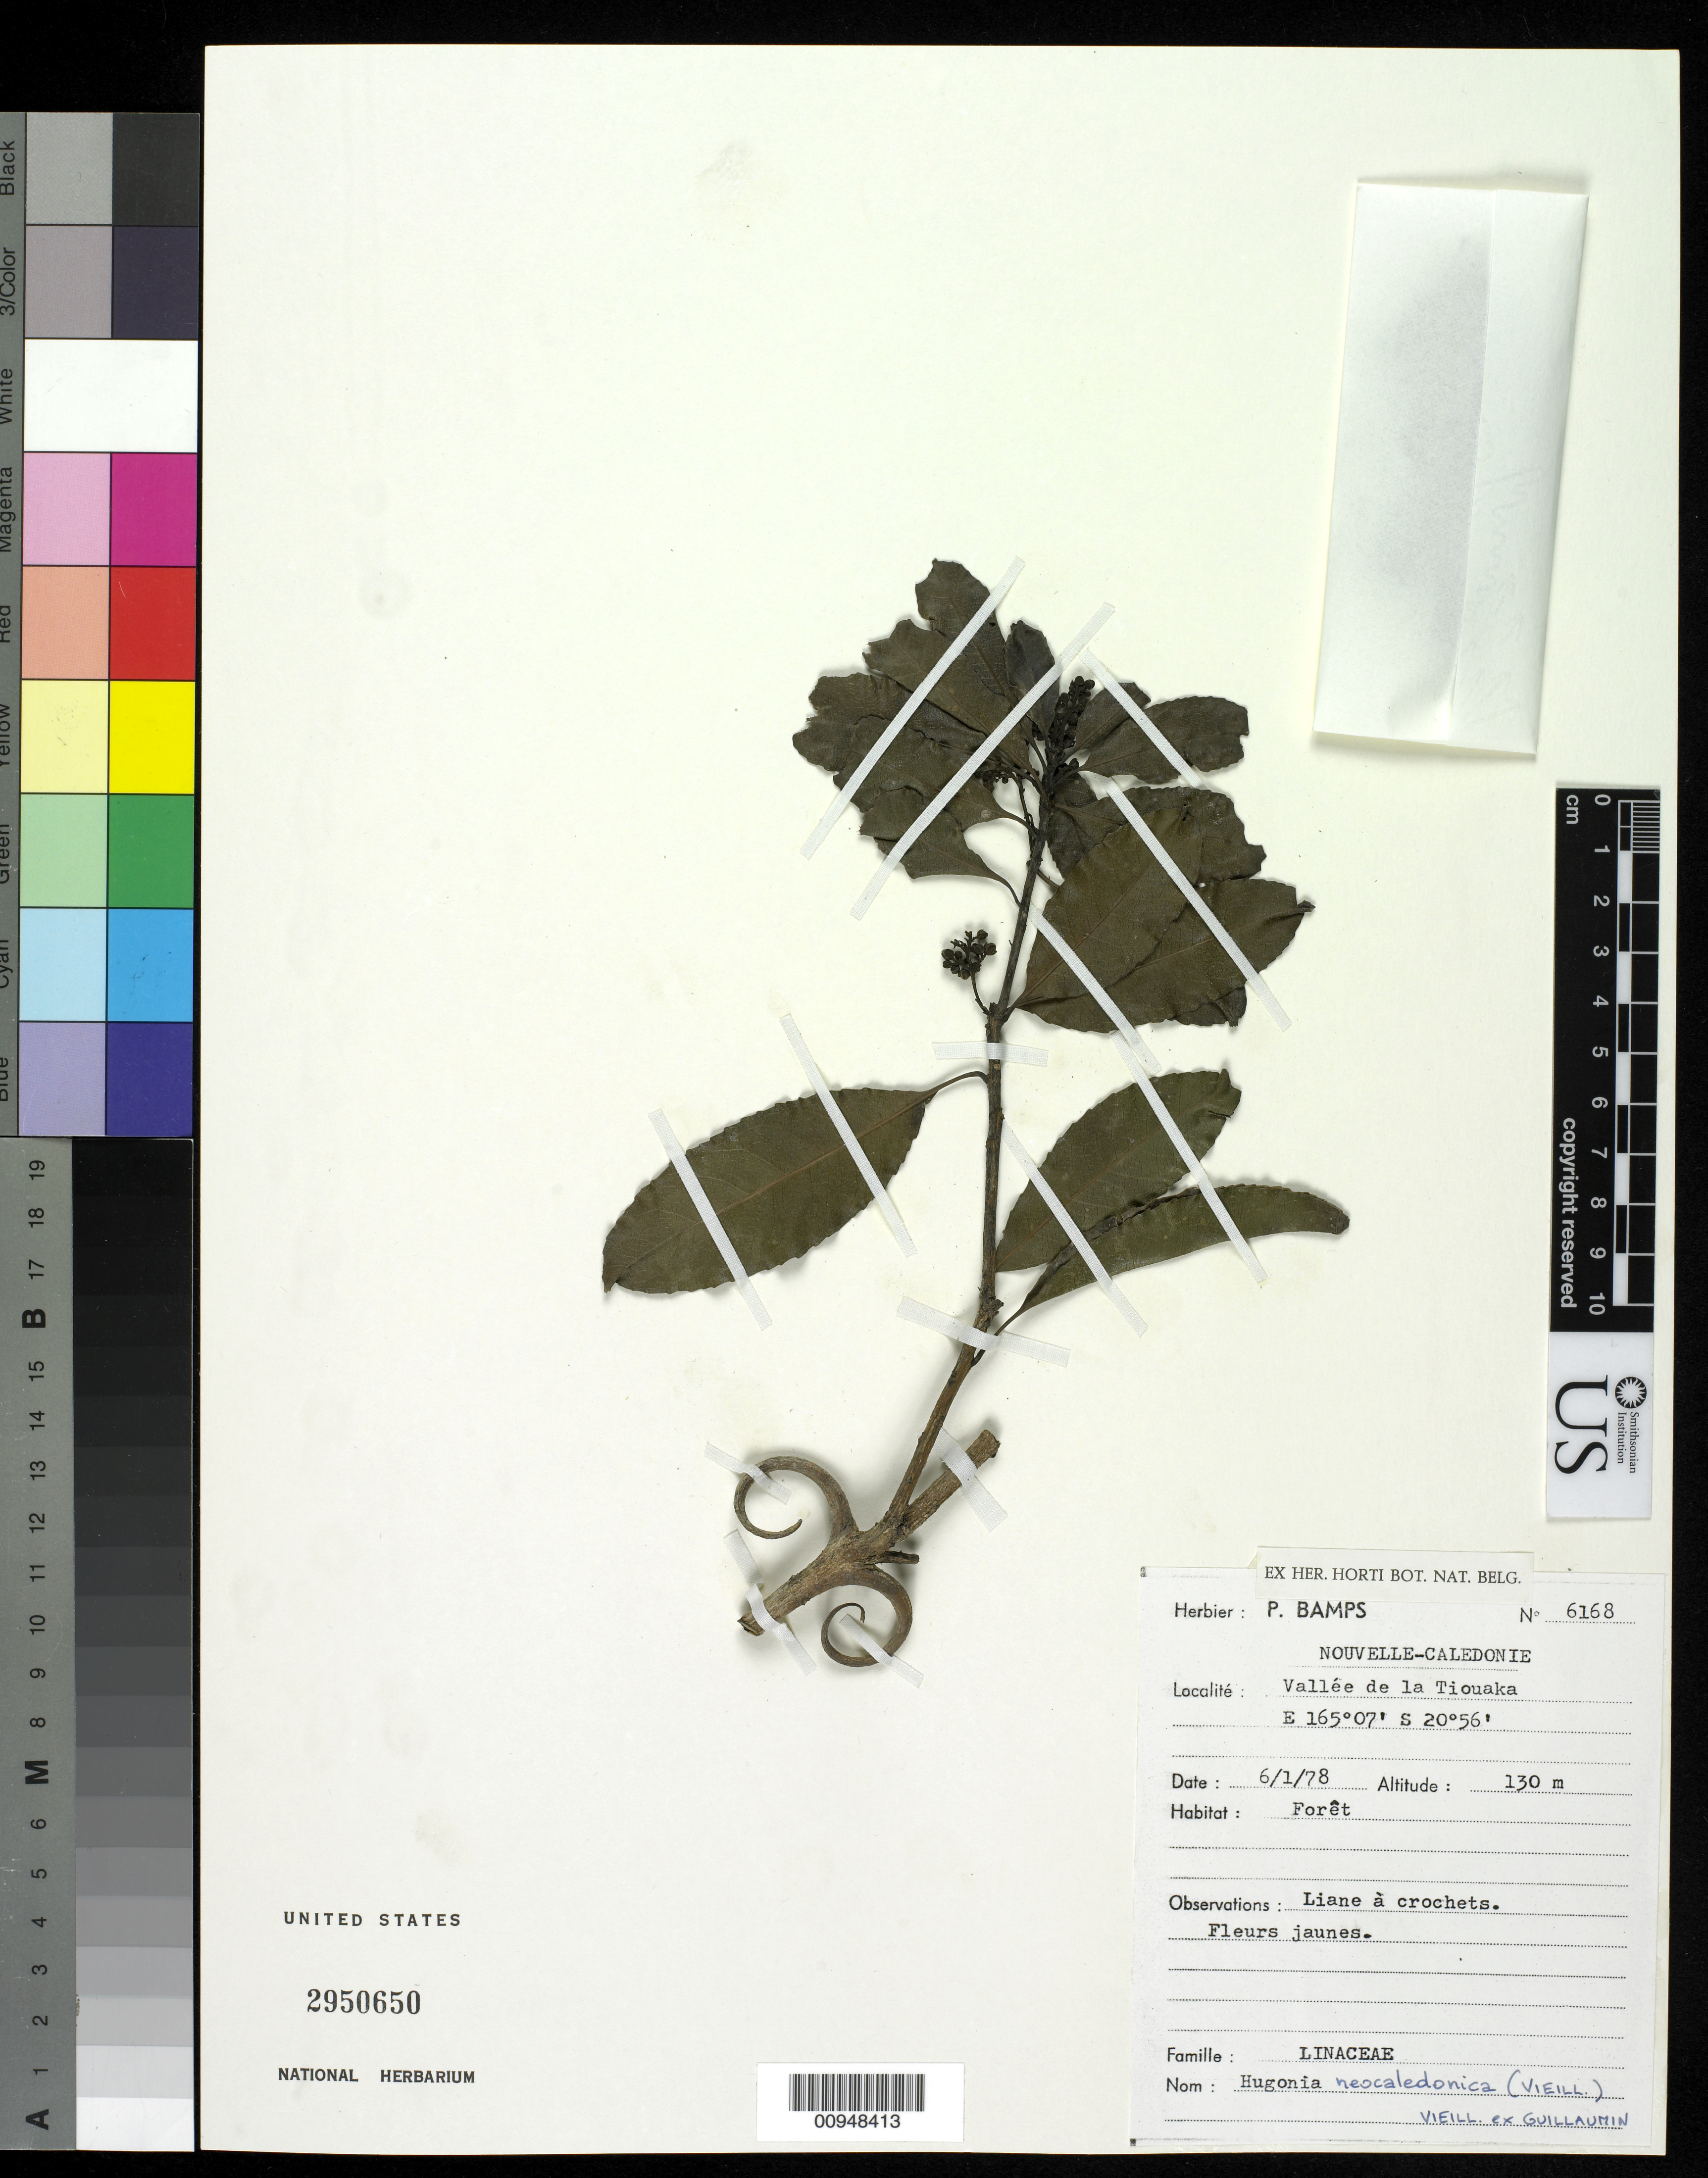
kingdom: Plantae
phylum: Tracheophyta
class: Magnoliopsida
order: Malpighiales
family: Linaceae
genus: Hugonia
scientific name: Hugonia neocaledonica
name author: Vieill. ex Guillaumin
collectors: P. Bamps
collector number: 6168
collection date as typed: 01 Jun 1978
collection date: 1978-06-01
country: New Caledonia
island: New Caledonia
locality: Vallee de la Tiouaka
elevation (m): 130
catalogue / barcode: US 2950650